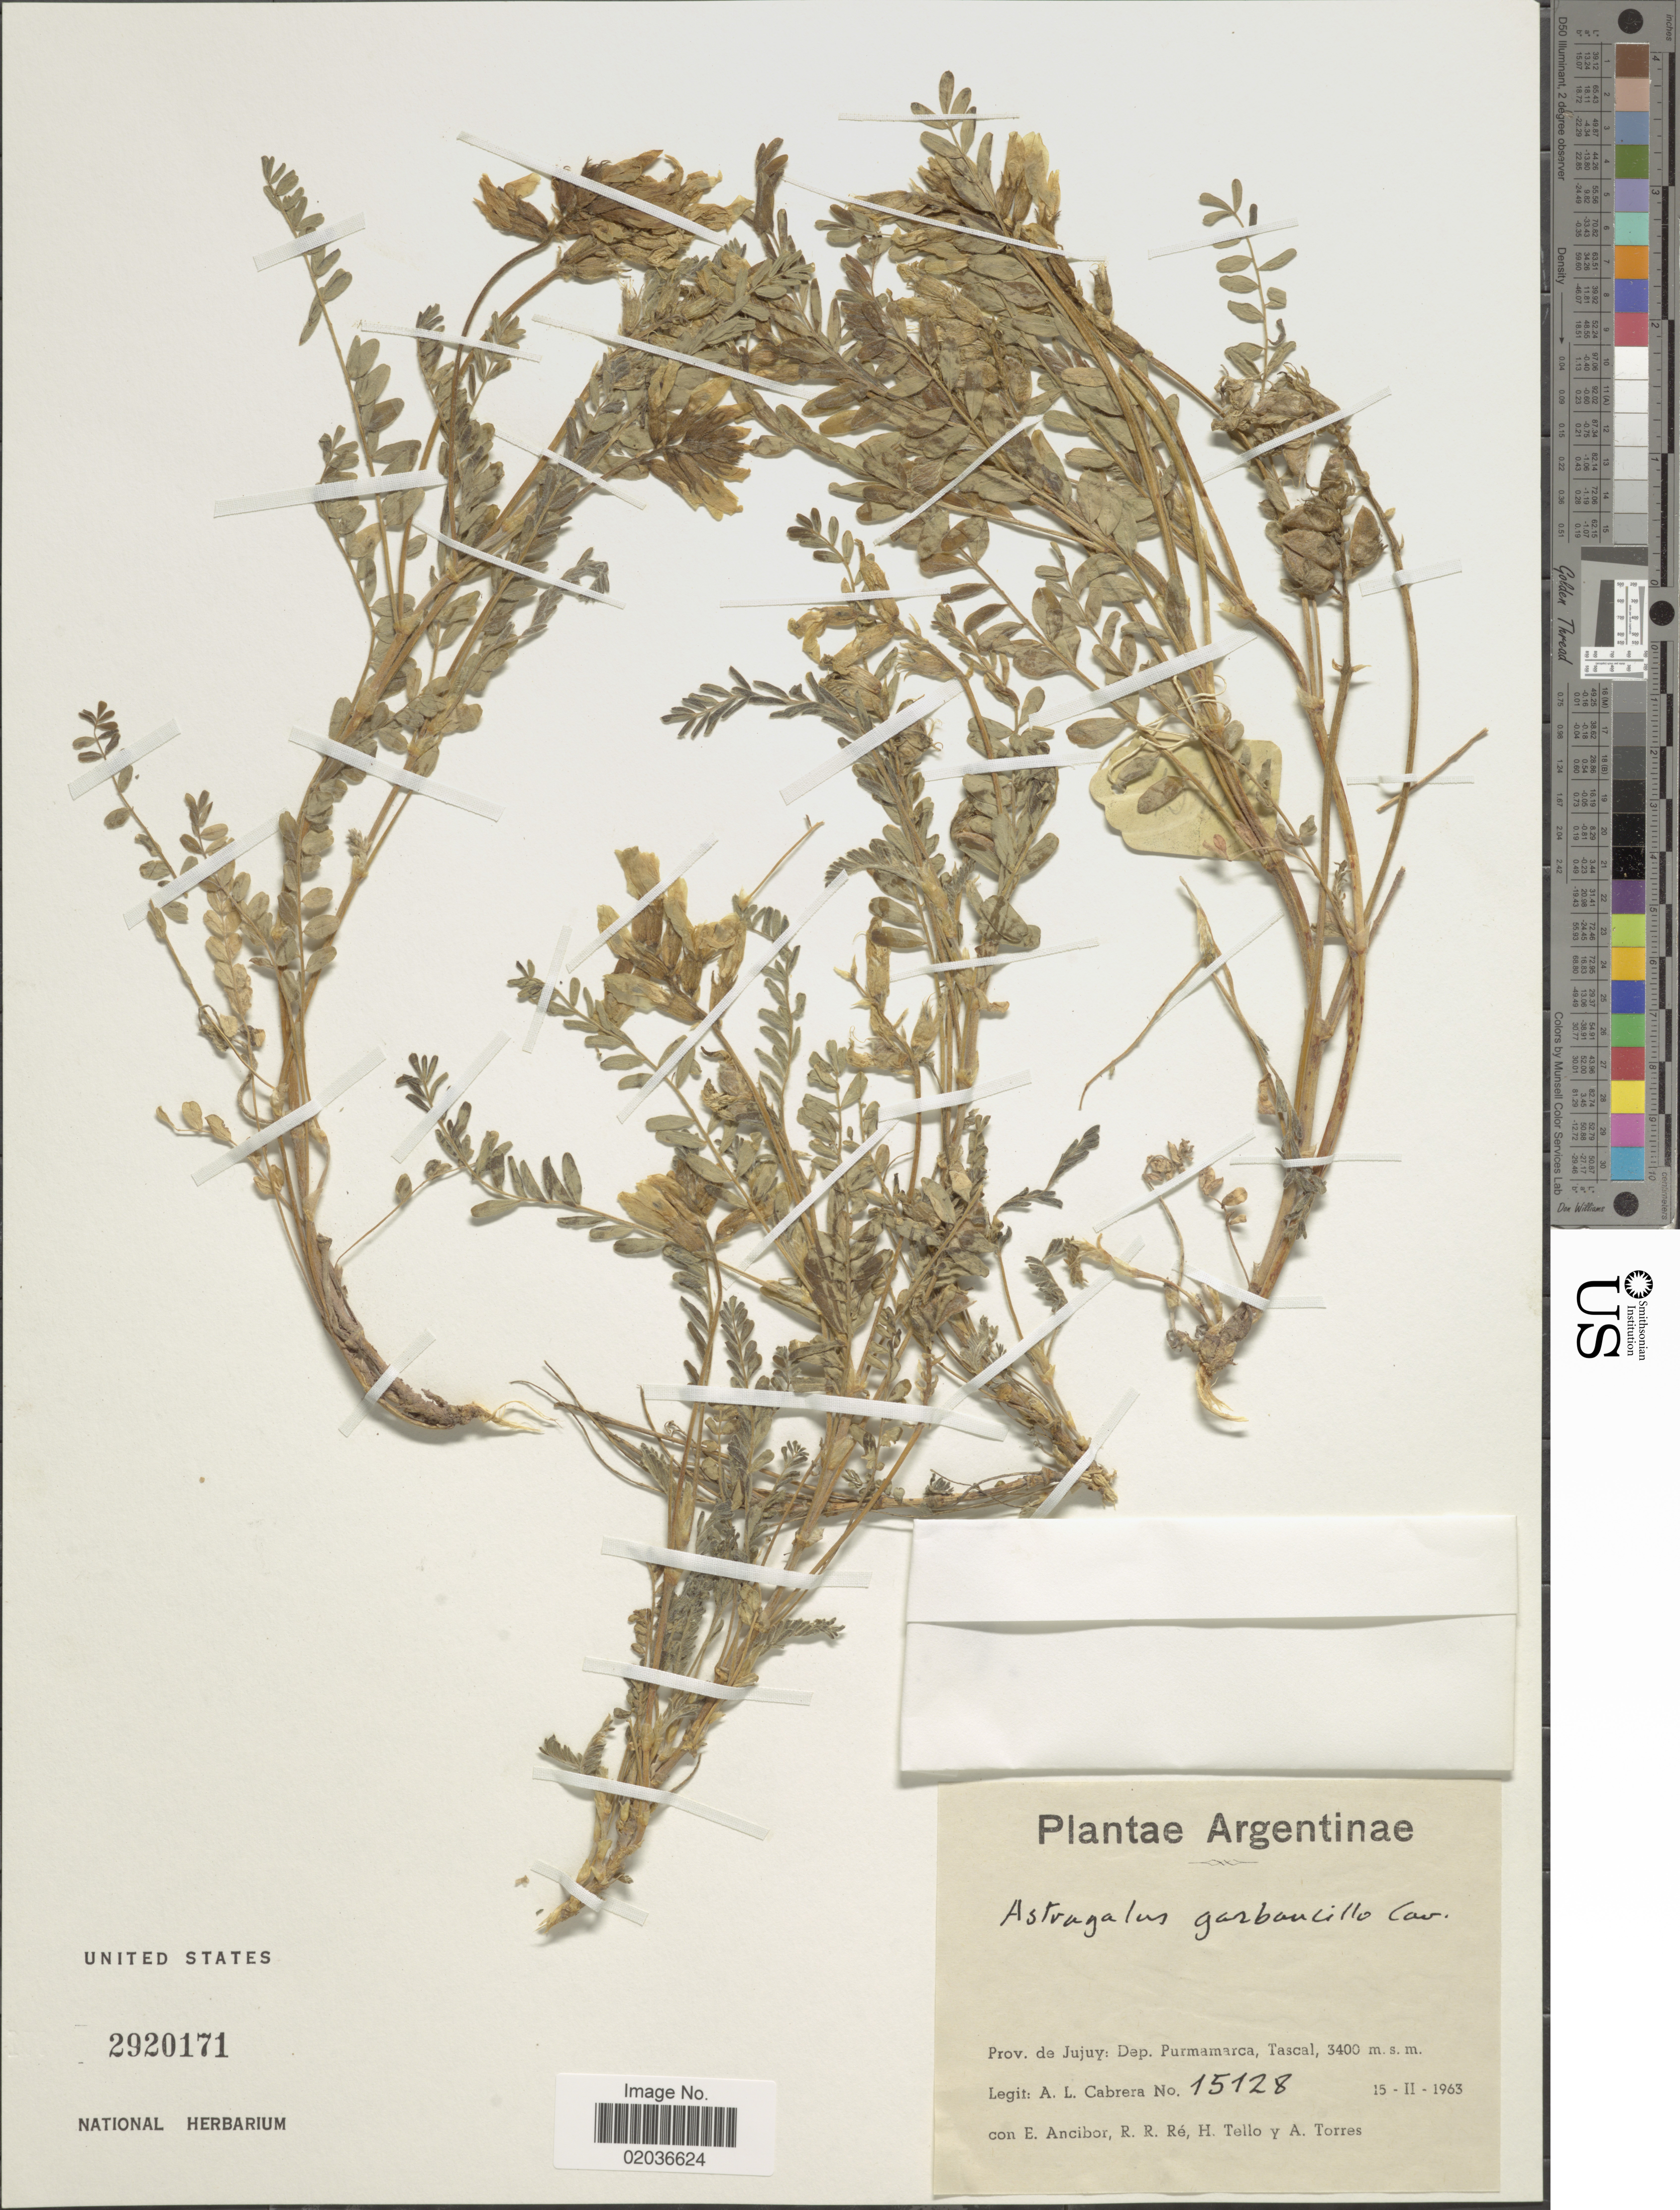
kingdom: Plantae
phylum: Tracheophyta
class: Magnoliopsida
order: Fabales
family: Fabaceae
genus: Astragalus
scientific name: Astragalus garbancillo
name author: Cav.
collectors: A. L. Cabrera, E. Ancibor, R. Re, H. Tello & A. Torres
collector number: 15128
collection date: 1963-02-15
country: Argentina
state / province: Jujuy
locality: Prov. de Jujuy: Dep. Purmanarca, Tascal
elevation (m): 3400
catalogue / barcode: US 2920171